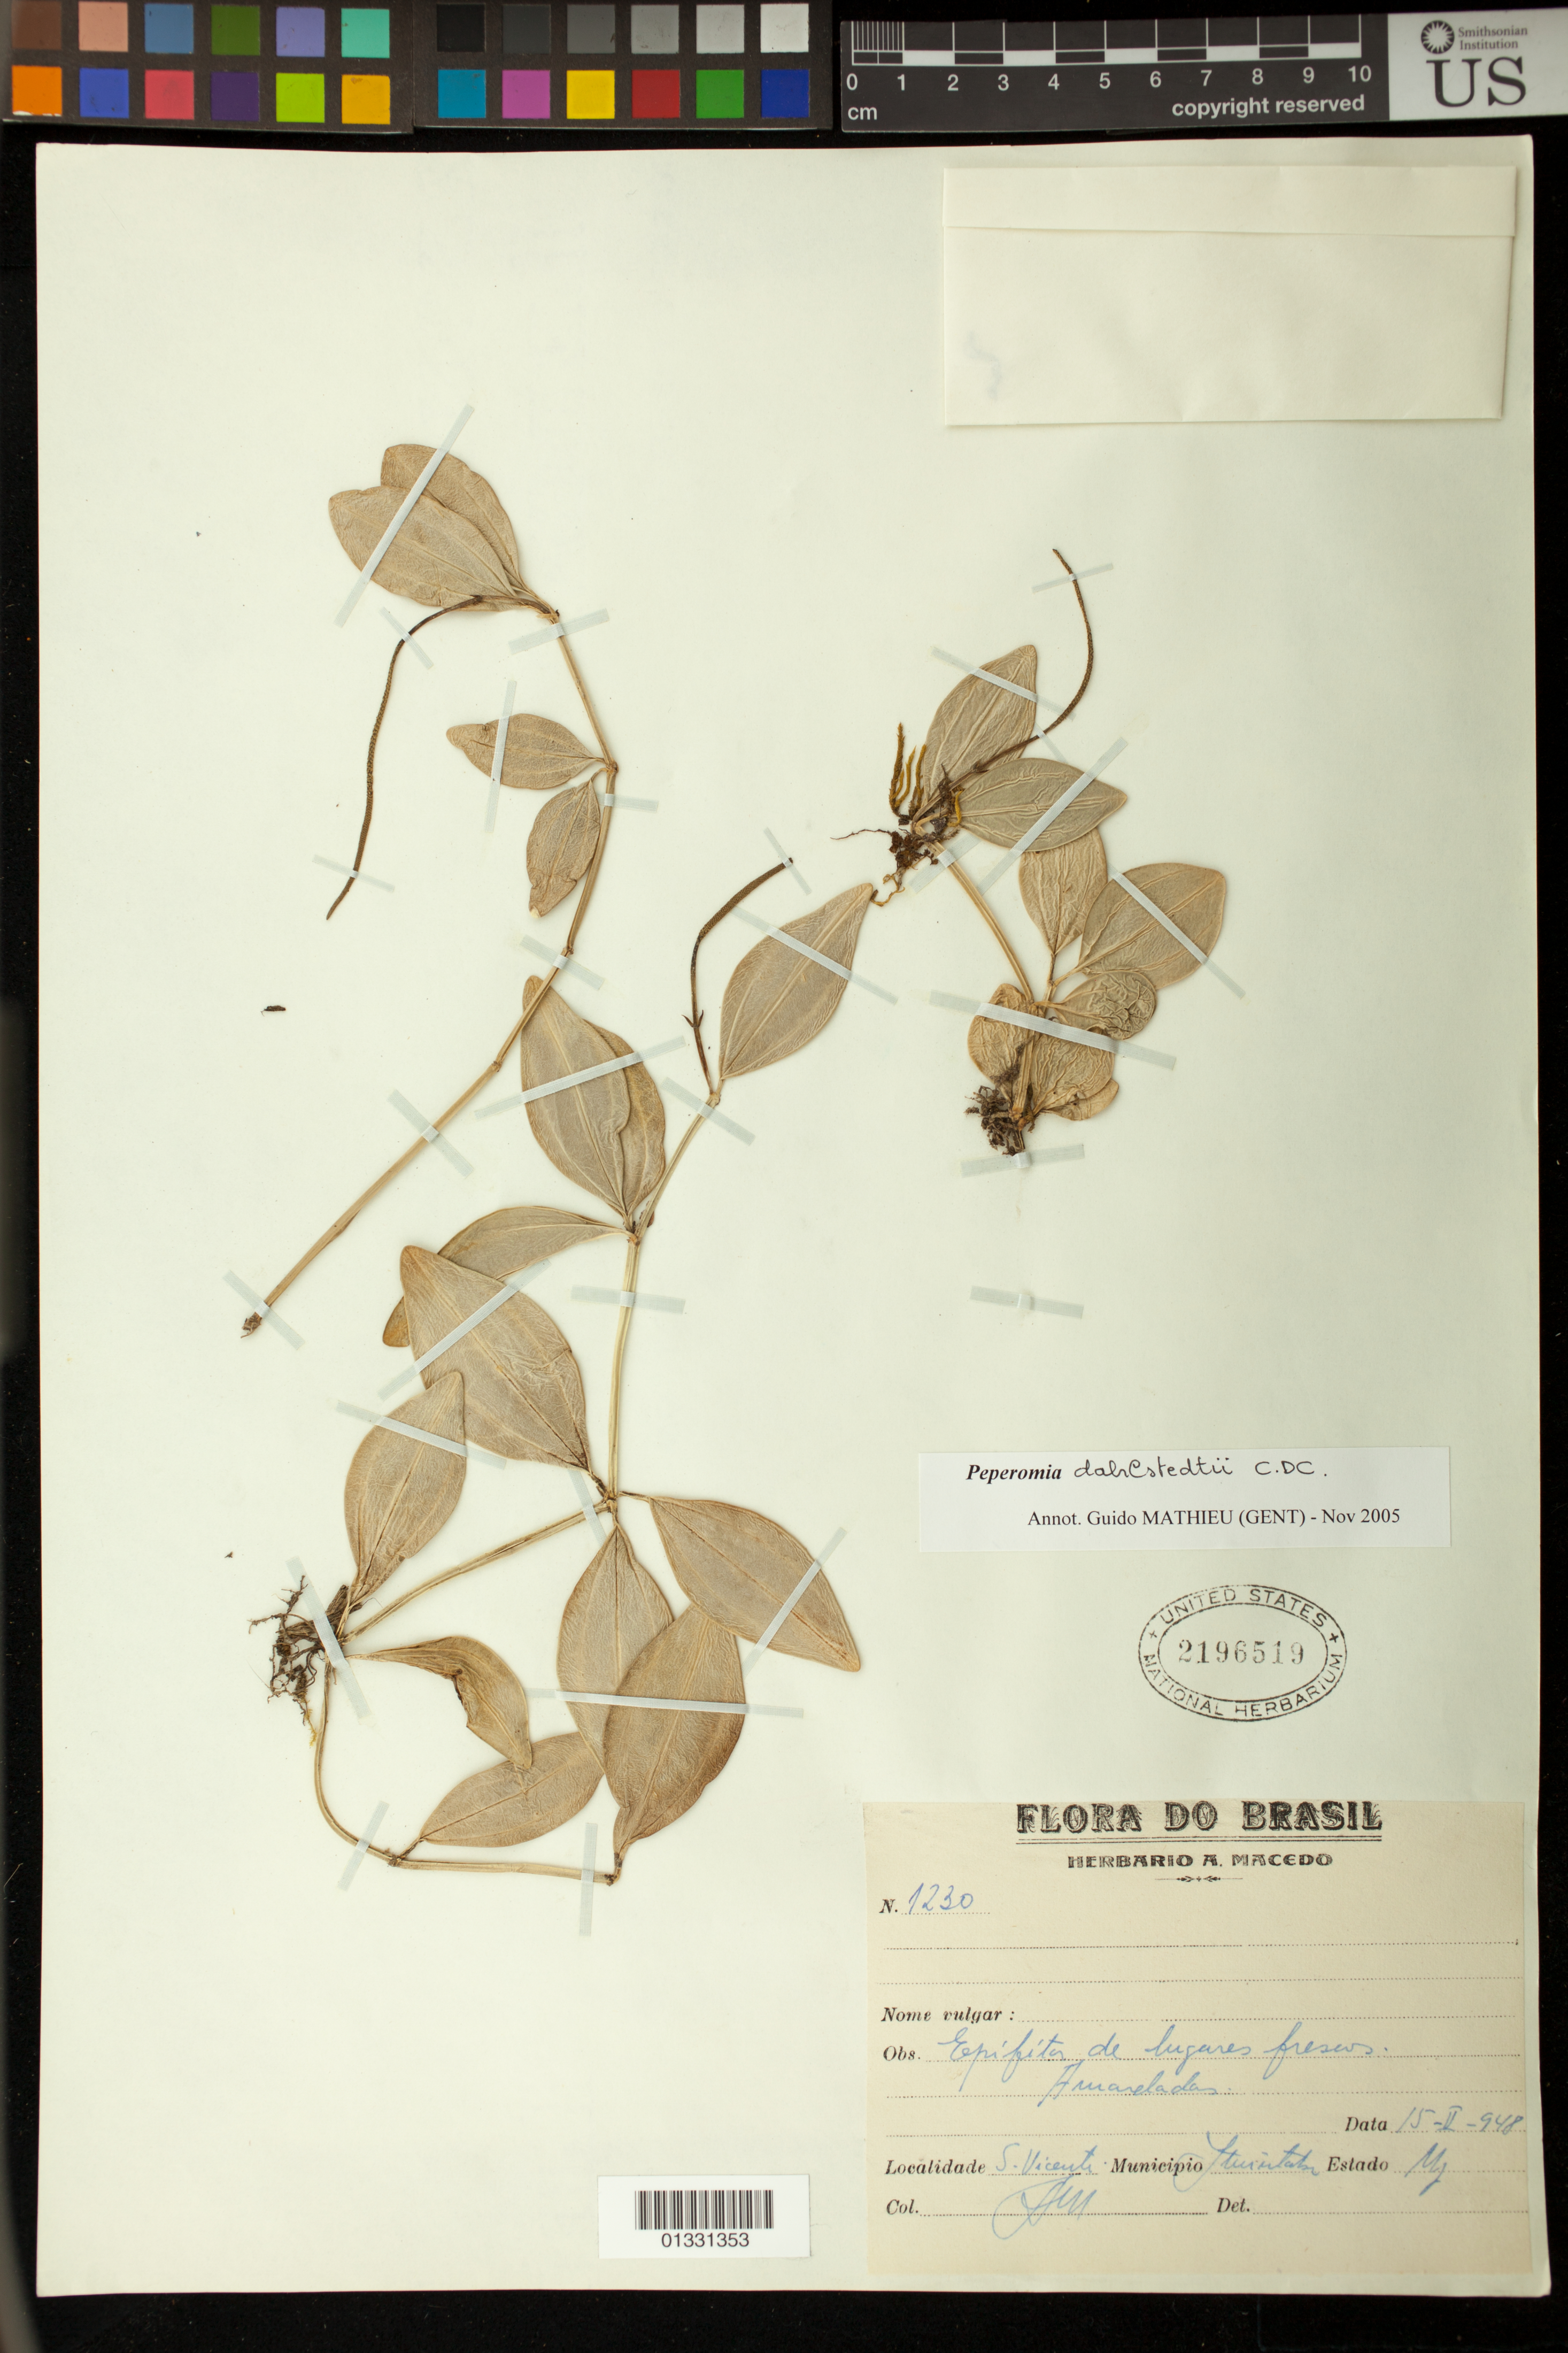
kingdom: Plantae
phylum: Tracheophyta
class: Magnoliopsida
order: Piperales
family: Piperaceae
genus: Peperomia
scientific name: Peperomia dahlstedtii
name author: C. DC.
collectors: A. Macedo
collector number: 1230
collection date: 1948-05-15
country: Brazil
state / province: Minas Gerais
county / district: Ituiutaba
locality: S. Vicente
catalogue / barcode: US 2196519